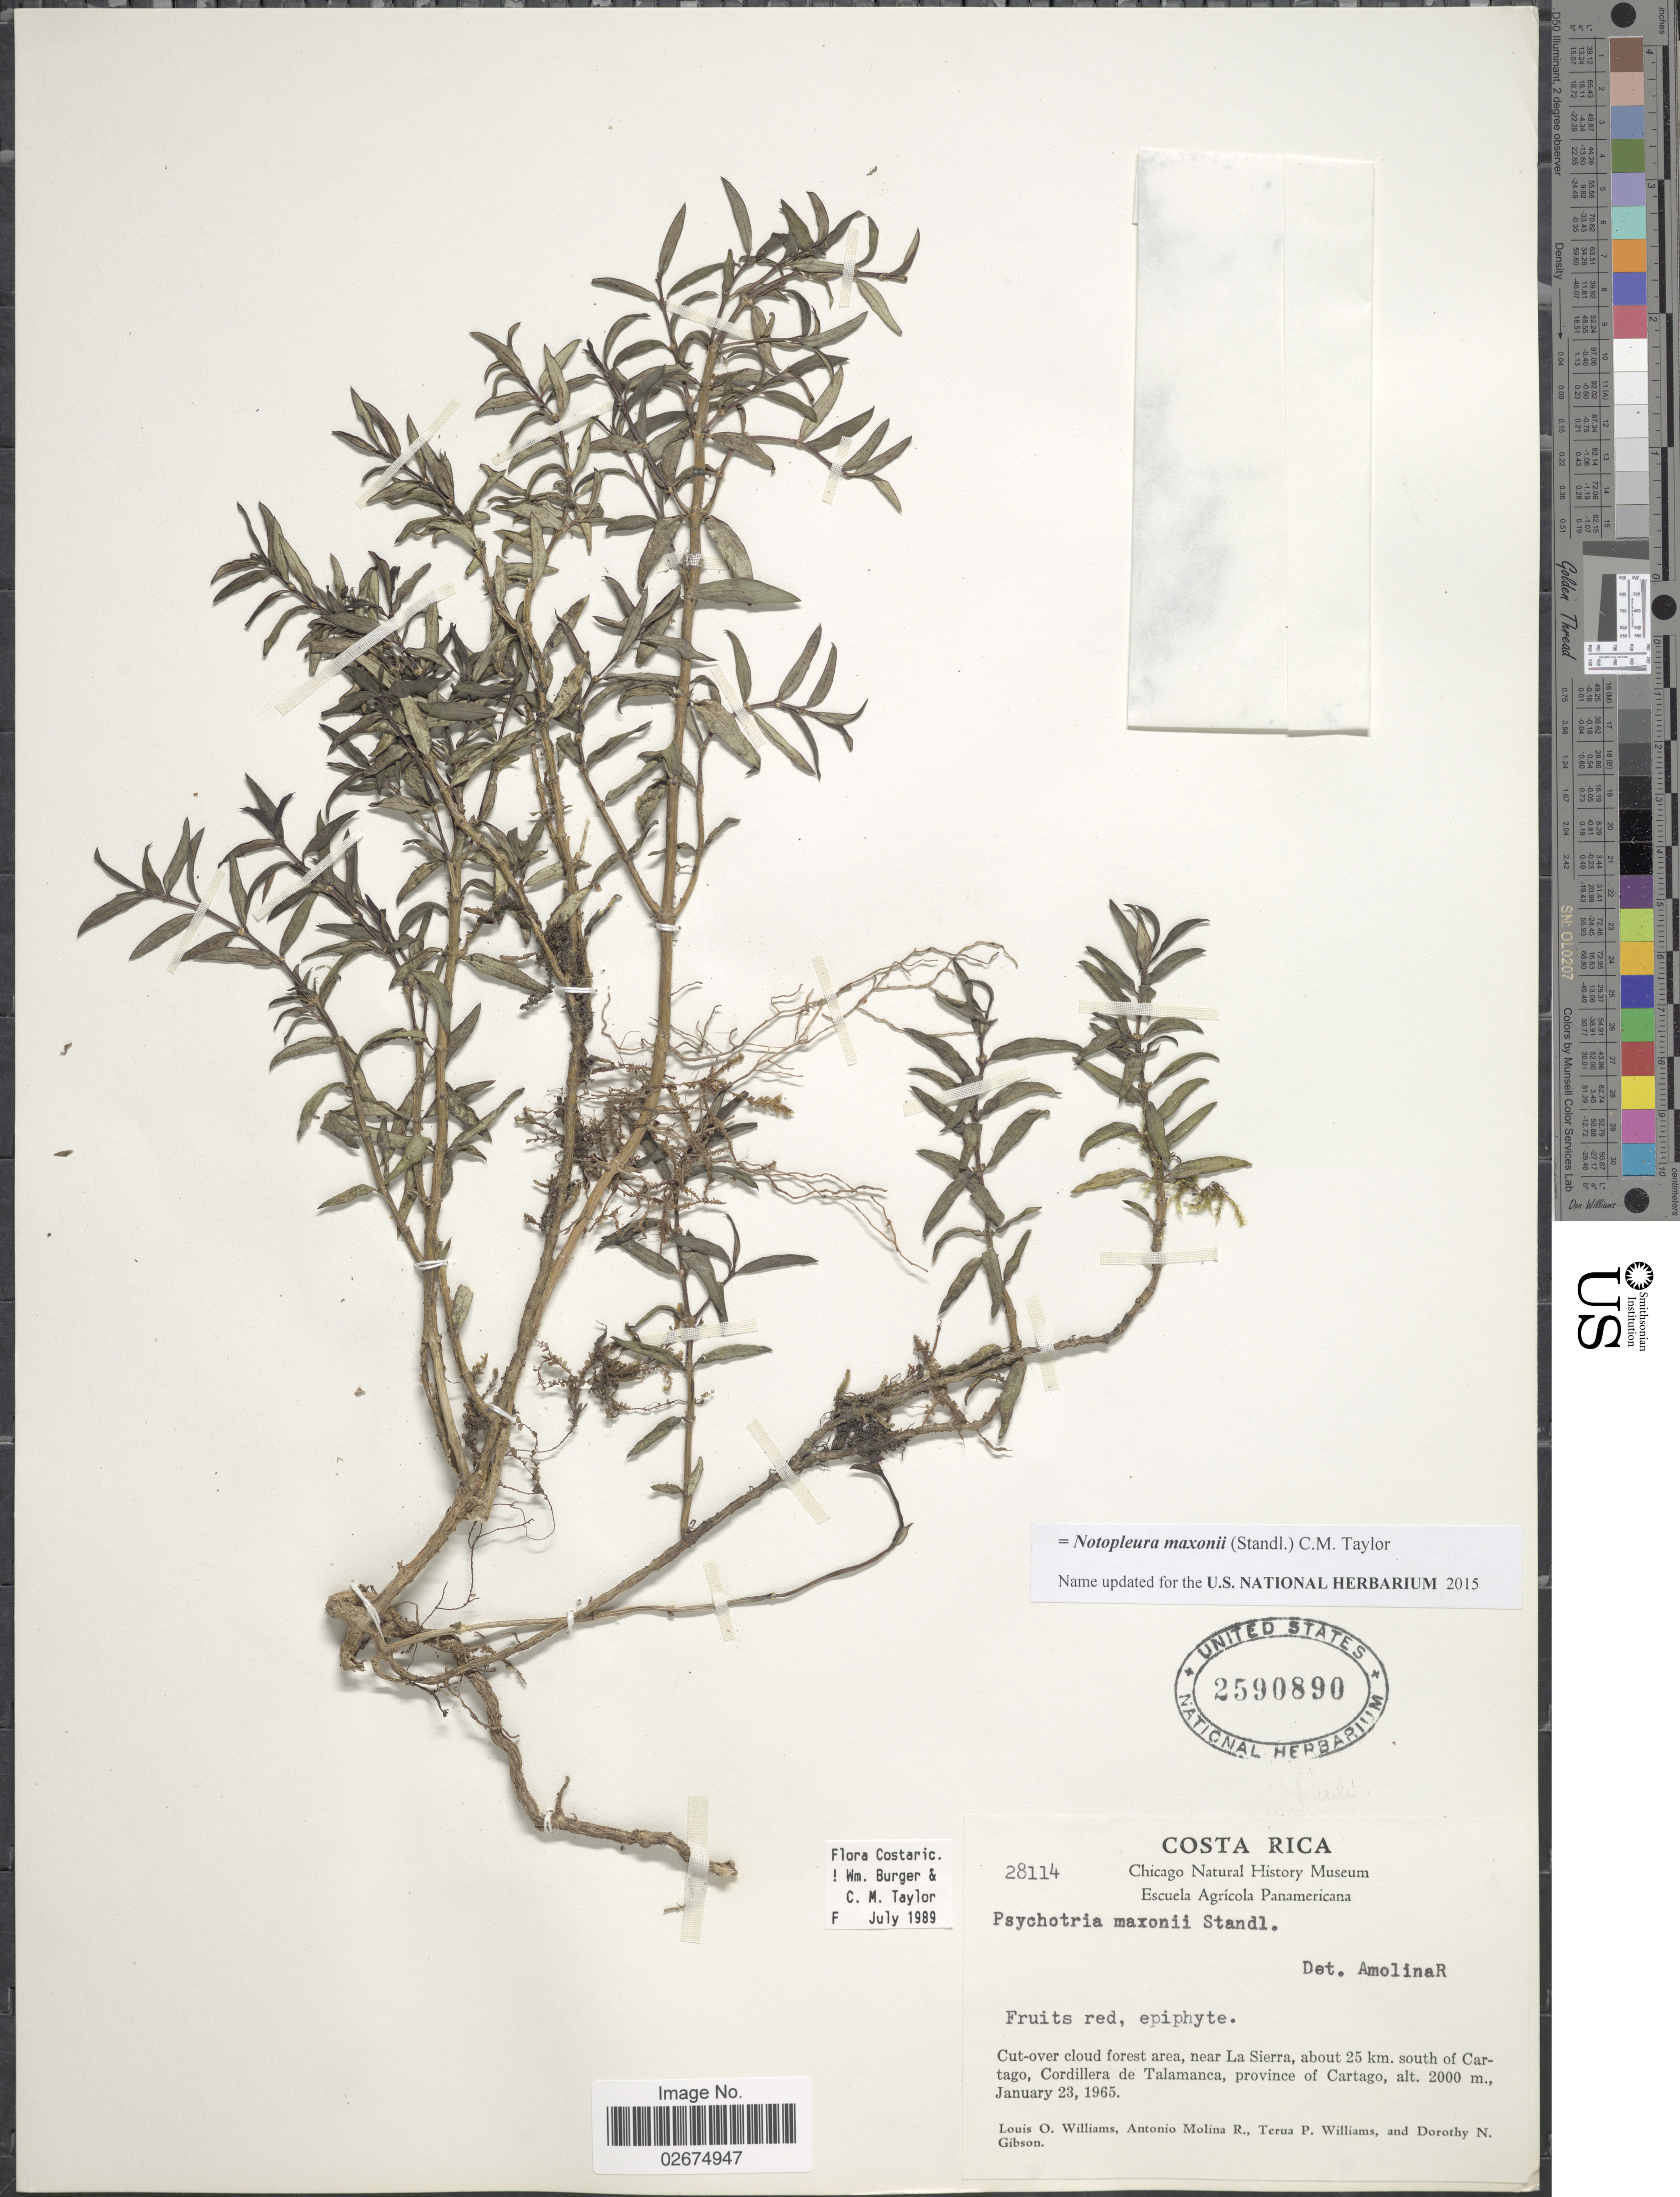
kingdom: Plantae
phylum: Tracheophyta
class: Magnoliopsida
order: Gentianales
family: Rubiaceae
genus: Notopleura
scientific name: Notopleura maxonii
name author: (Standl.) C.M. Taylor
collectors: L. O. Williams, A. Molina R., T. P. Williams & D. N. Gibson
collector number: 28114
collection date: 1965-01-23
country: Costa Rica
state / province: Cartago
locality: Near La Sierra, about 25 km. south of Cartago, Cordillera de Talamanca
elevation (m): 2000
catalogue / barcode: US 2590890